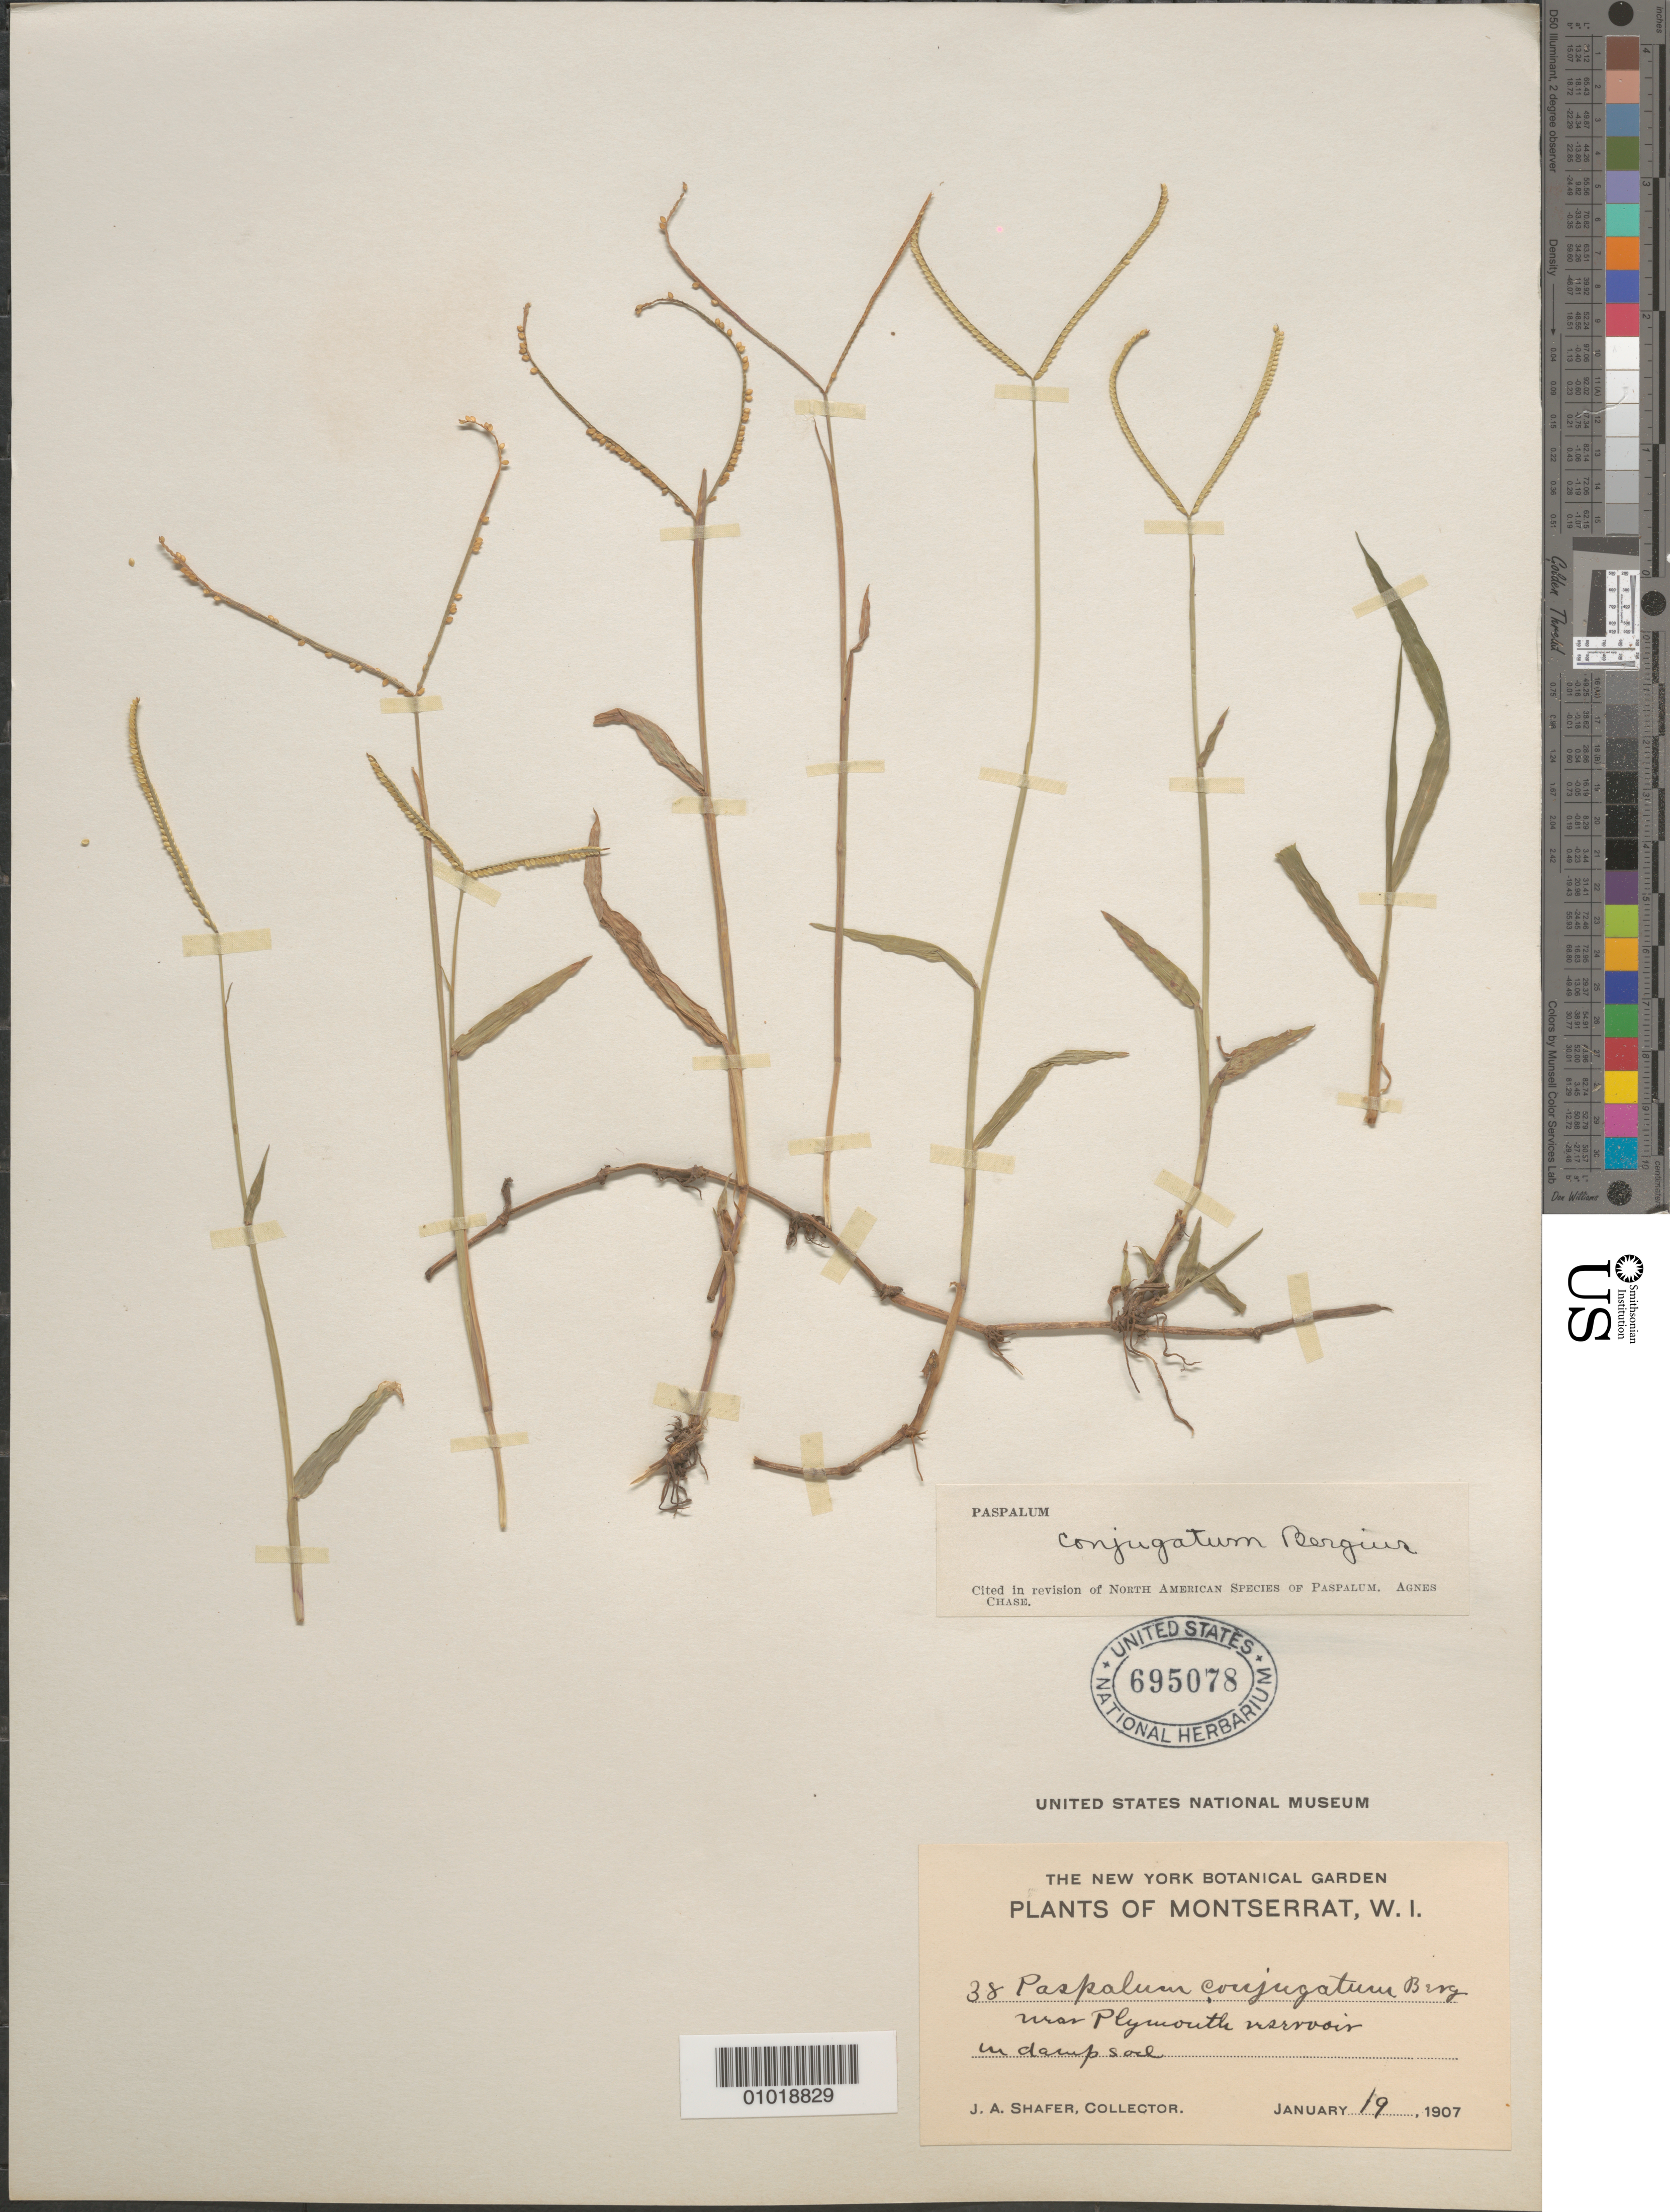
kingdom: Plantae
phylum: Tracheophyta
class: Liliopsida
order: Poales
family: Poaceae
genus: Paspalum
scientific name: Paspalum conjugatum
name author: P.J. Bergius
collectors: J. A. Shafer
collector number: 38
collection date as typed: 19 Jan 1907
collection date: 1907-01-19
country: Montserrat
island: Montserrat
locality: Near Plymouth Reservoir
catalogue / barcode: US 695078